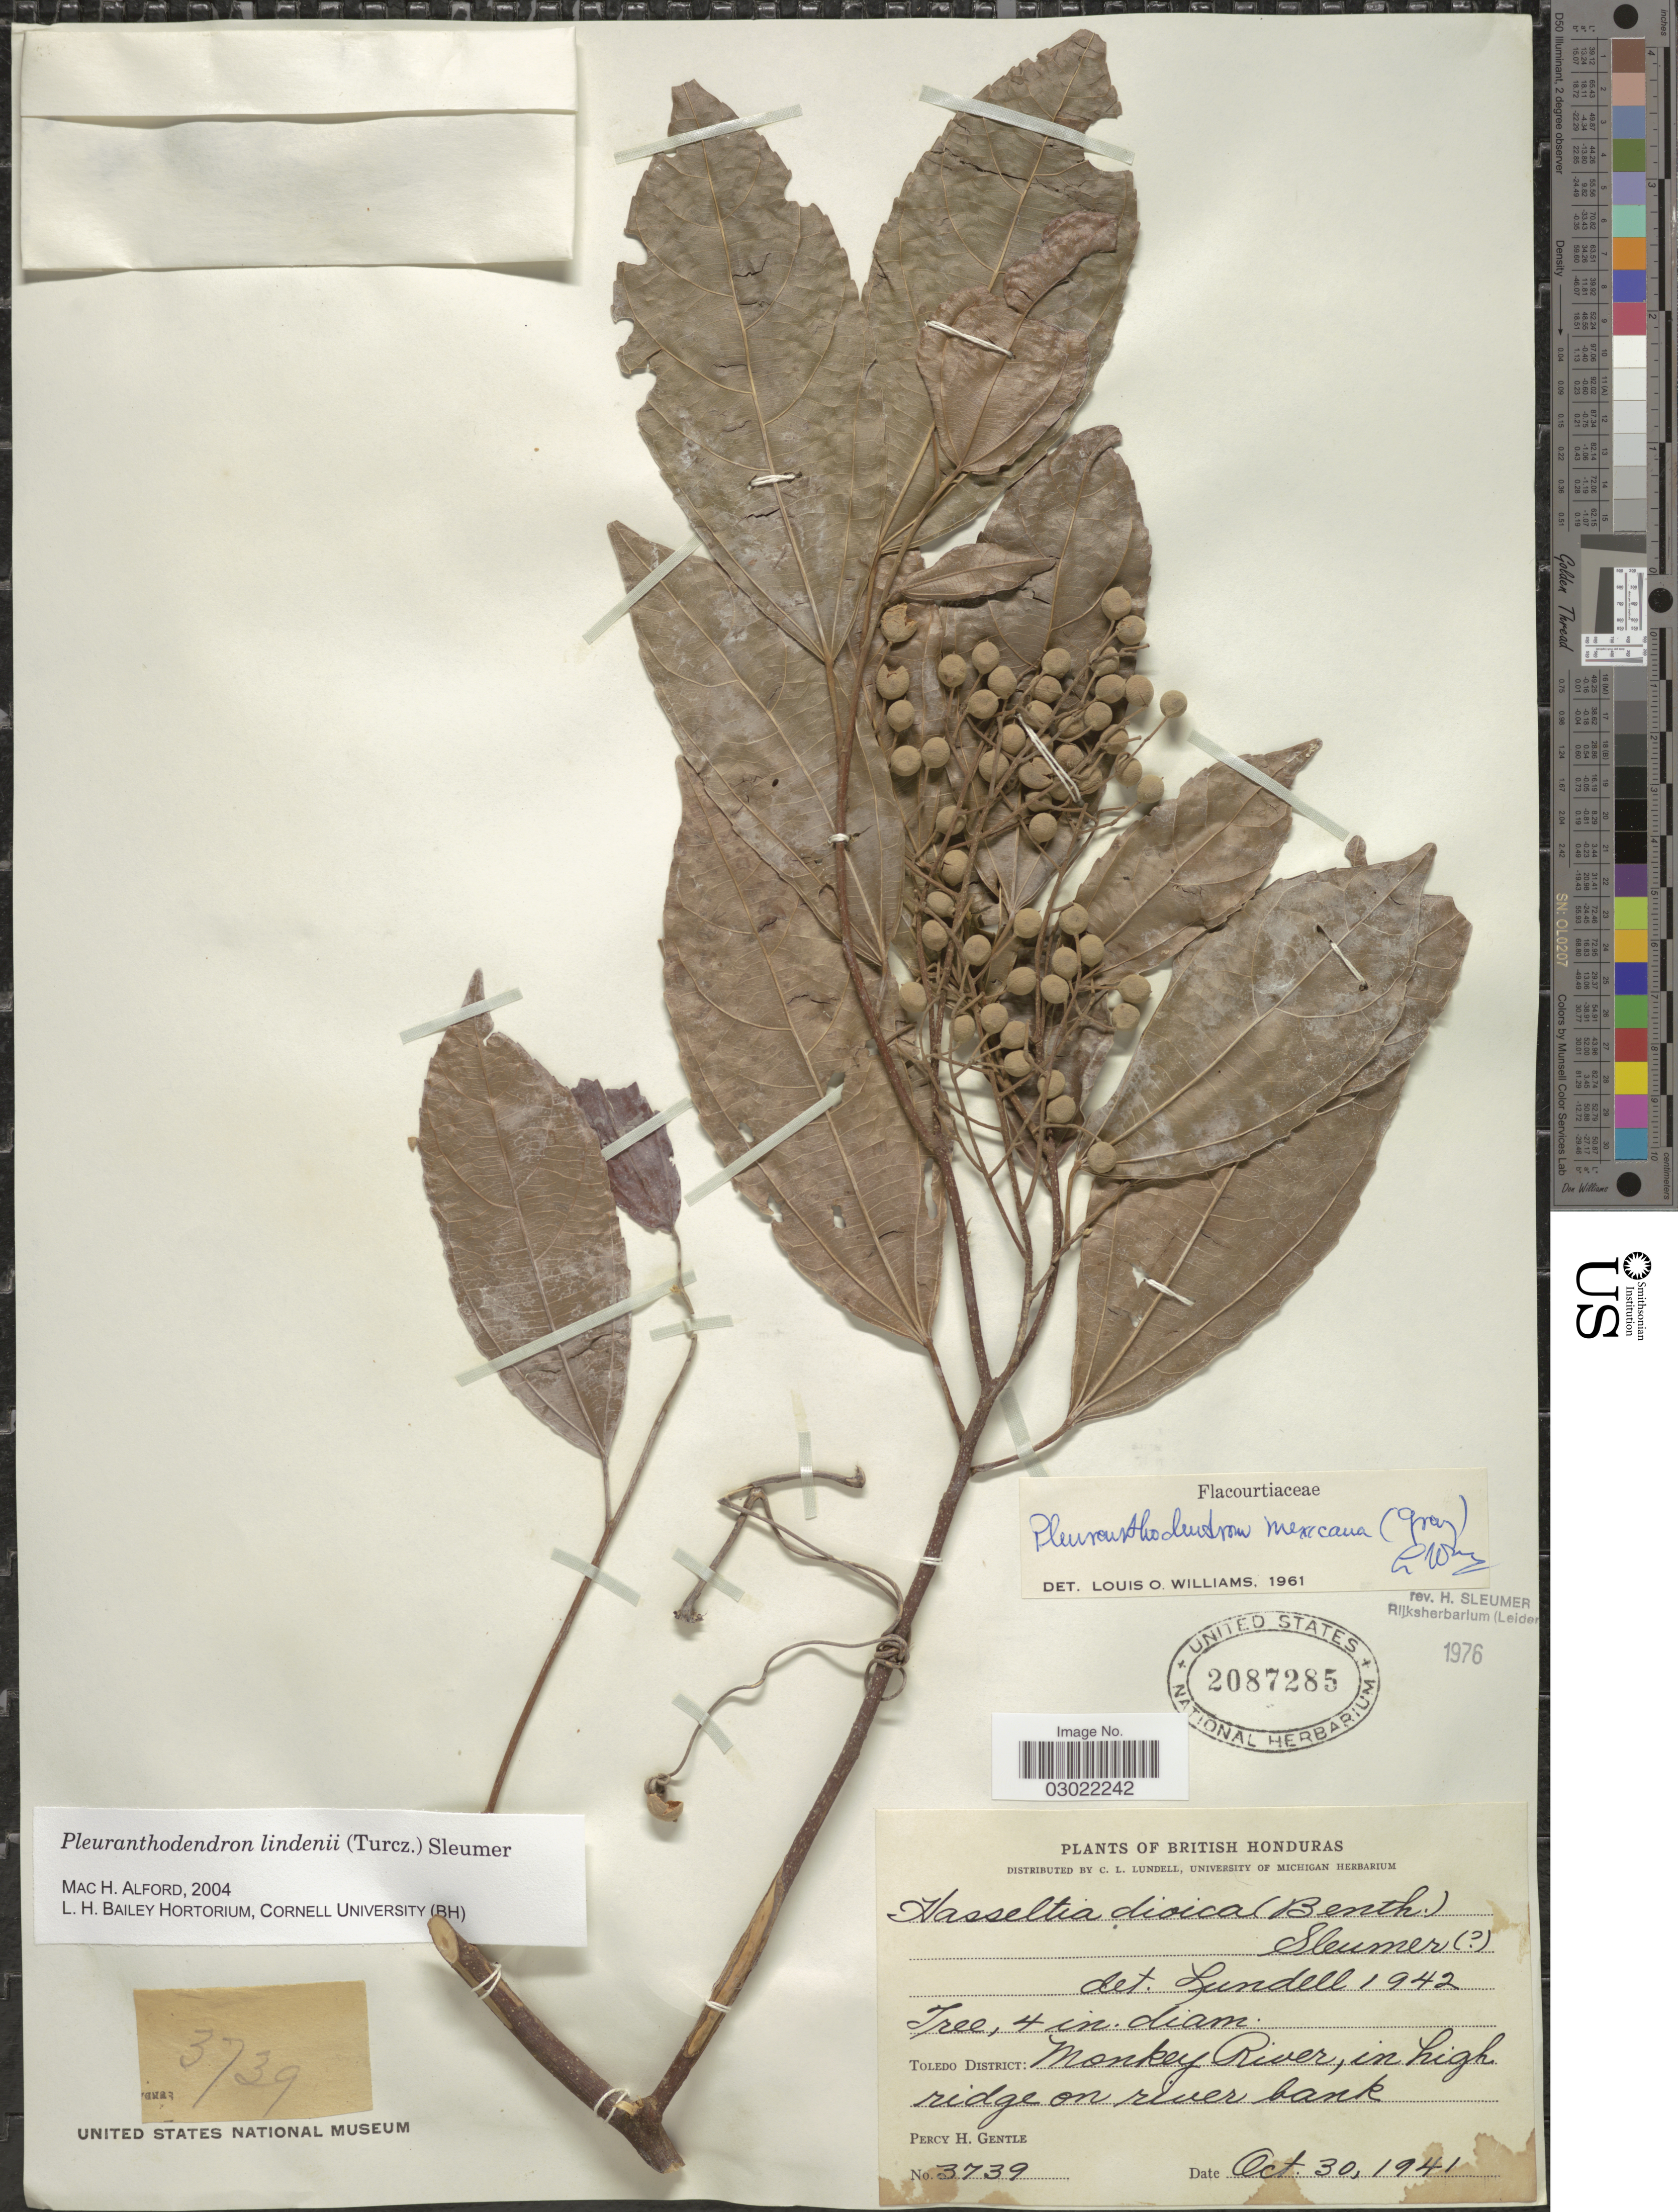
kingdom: Plantae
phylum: Tracheophyta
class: Magnoliopsida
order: Malpighiales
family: Salicaceae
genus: Pleuranthodendron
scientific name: Pleuranthodendron lindenii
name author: (Turcz.) Sleumer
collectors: P. H. Gentle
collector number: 3739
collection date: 1941-10-30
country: Belize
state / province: Toledo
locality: British Honduras. Toledo District: Monkey River, in high ridge on river bank.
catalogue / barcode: US 2087285